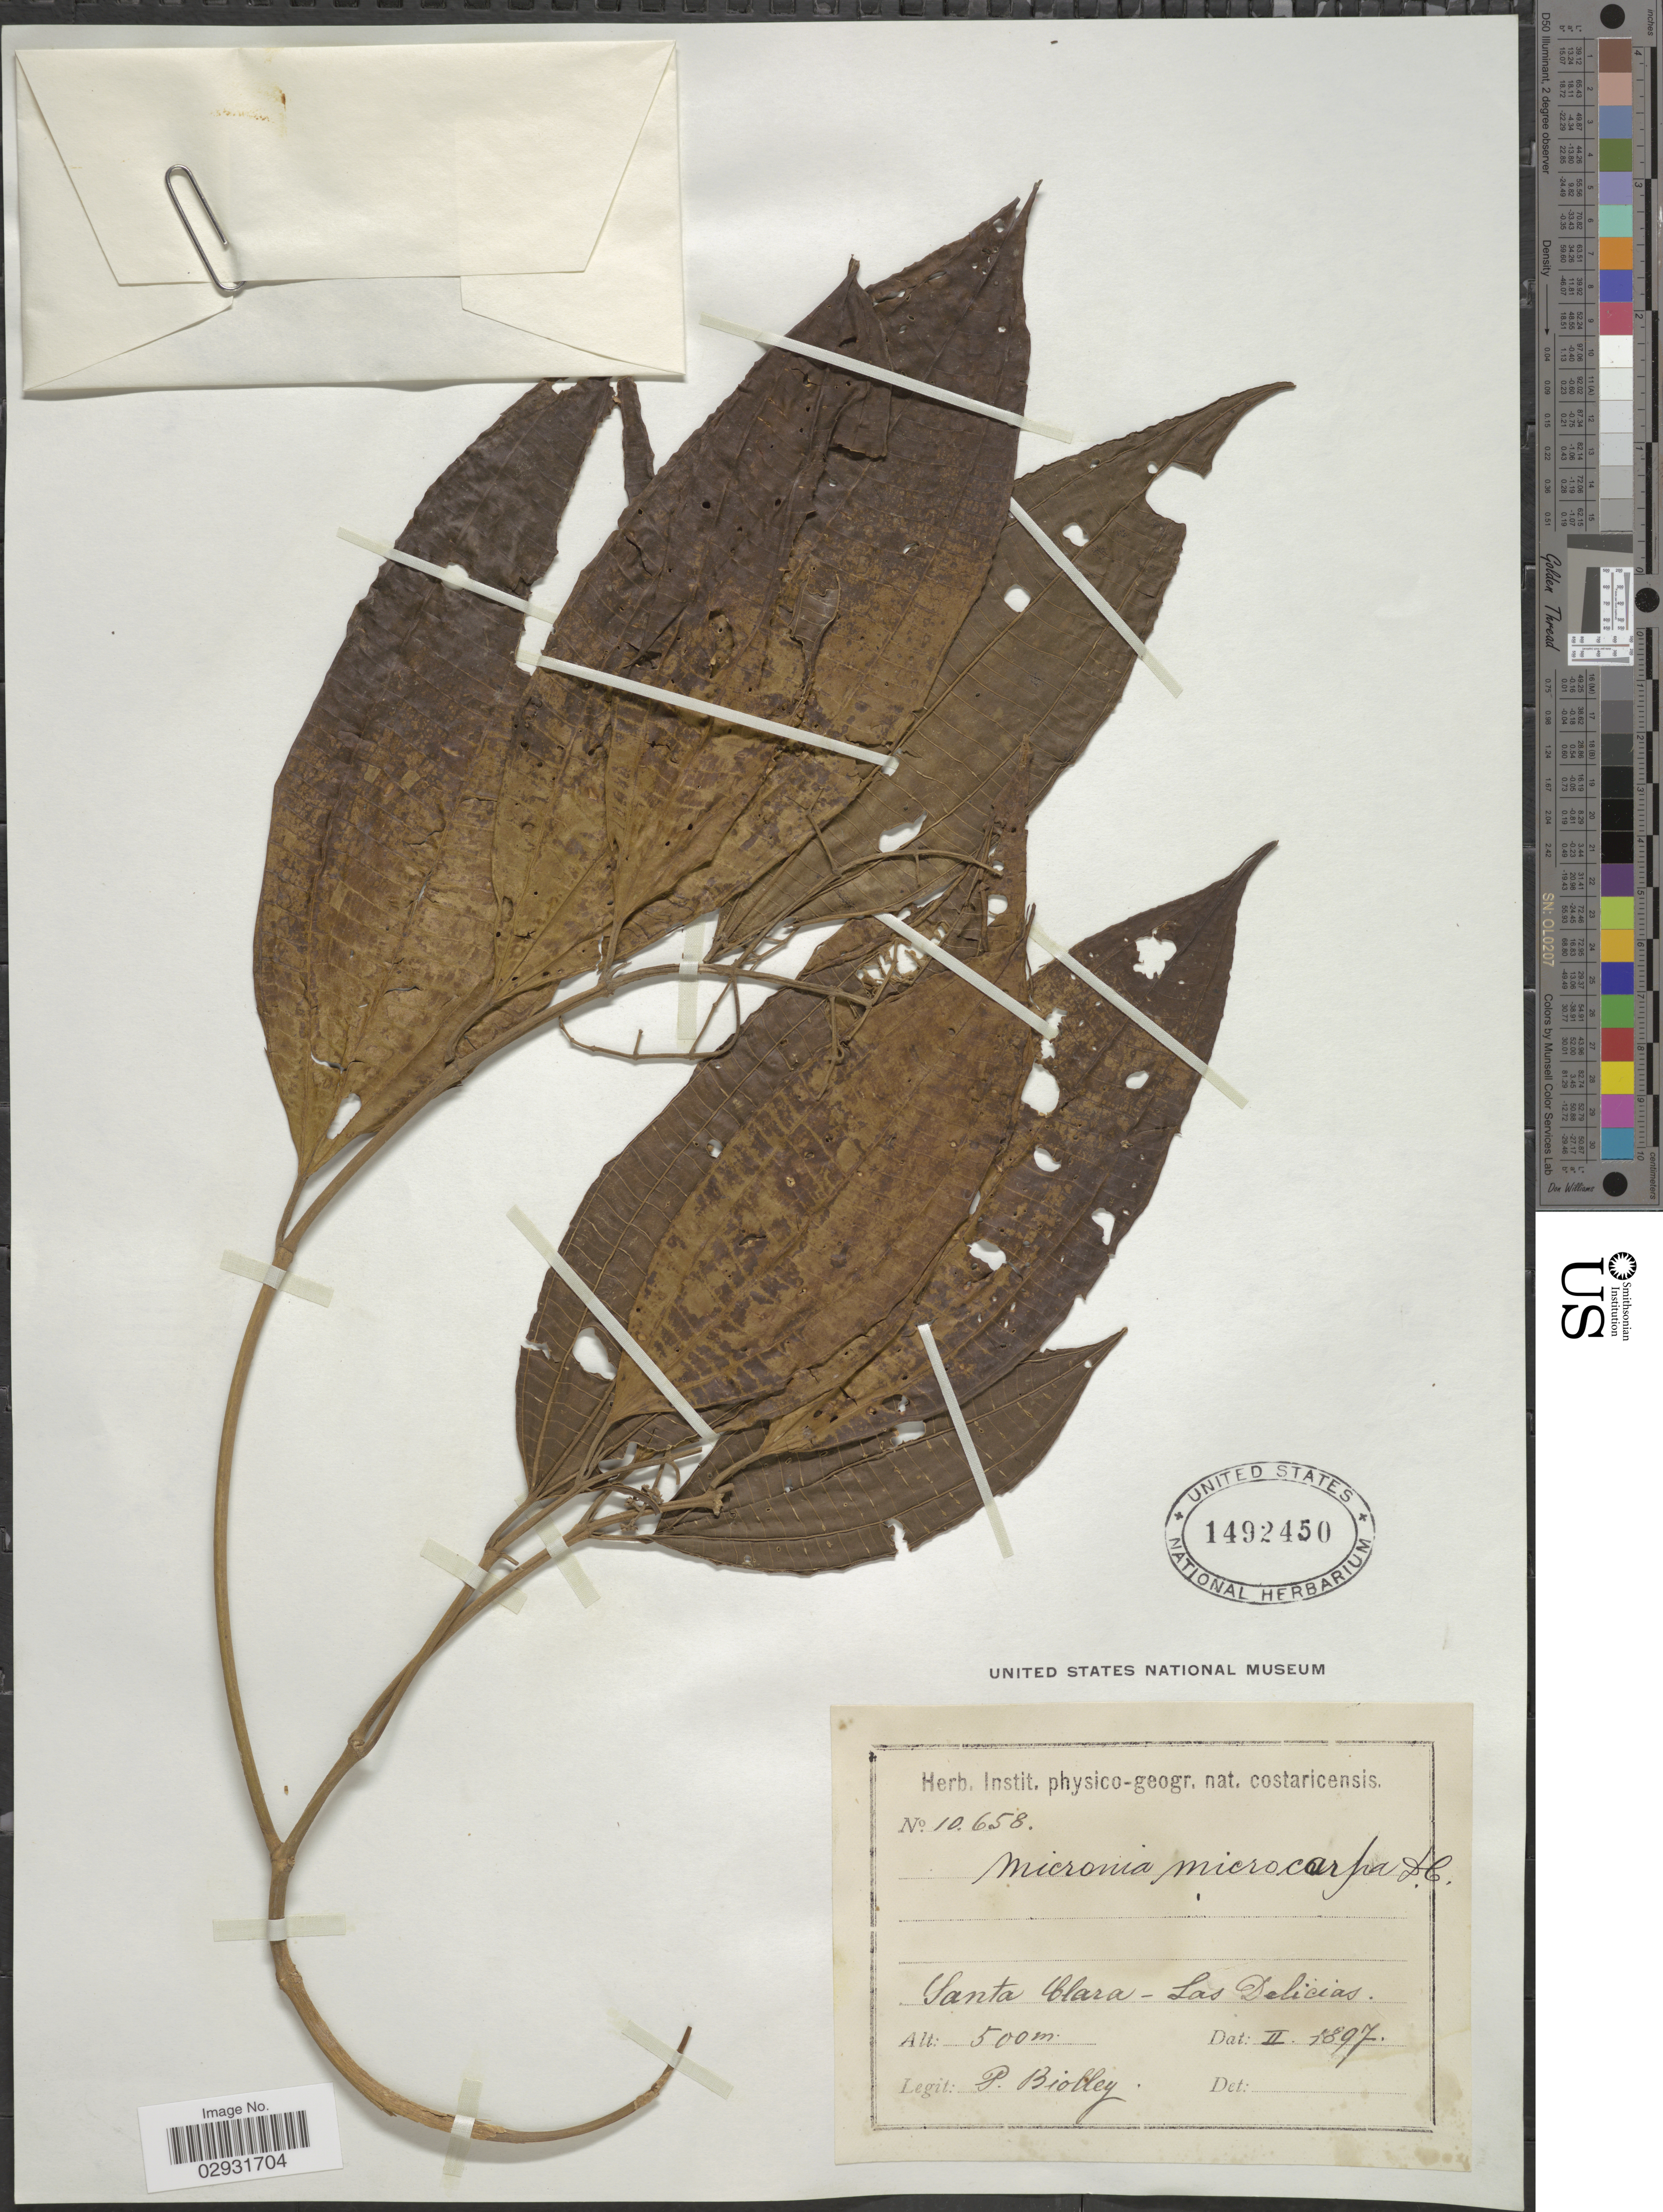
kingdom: Plantae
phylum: Tracheophyta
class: Magnoliopsida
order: Myrtales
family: Melastomataceae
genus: Miconia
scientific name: Miconia affinis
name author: DC.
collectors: P. Biolley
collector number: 10658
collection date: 1897-02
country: Costa Rica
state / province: Puntarenas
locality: Santa Clara - Las Delicias.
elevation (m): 500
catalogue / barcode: US 1492450